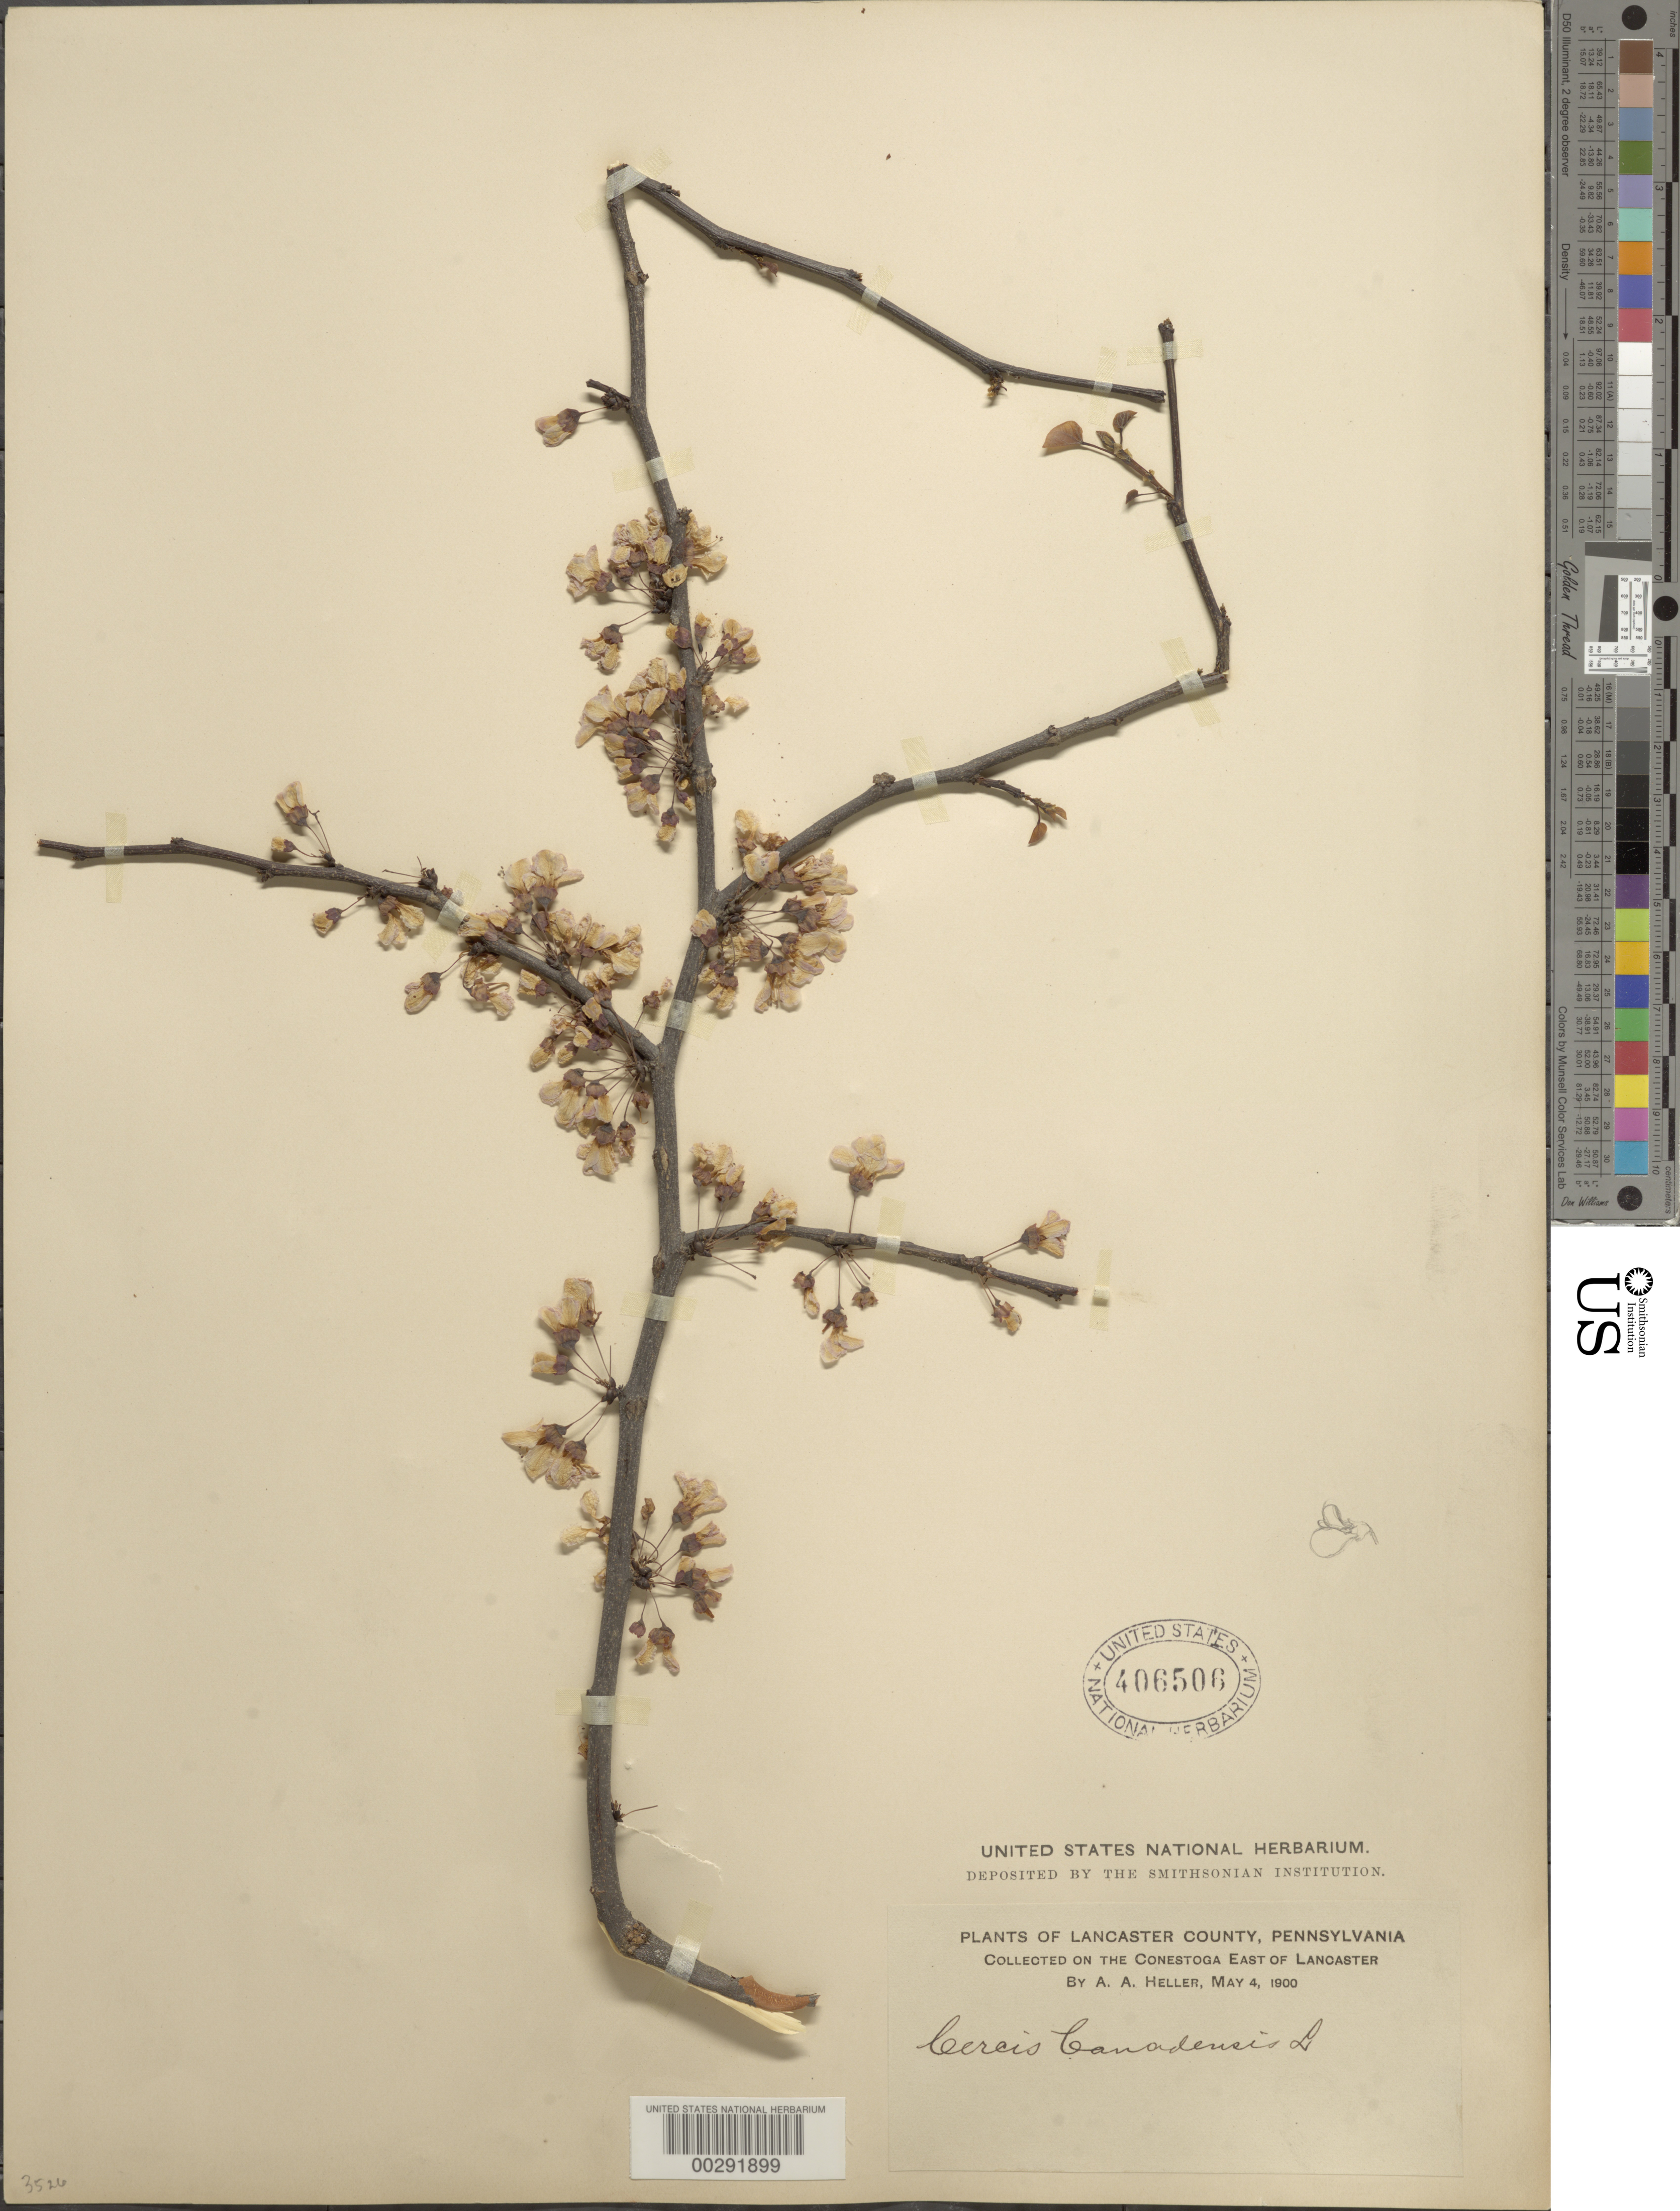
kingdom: Plantae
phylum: Tracheophyta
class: Magnoliopsida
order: Fabales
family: Fabaceae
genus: Cercis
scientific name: Cercis canadensis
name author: L.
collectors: A. A. Heller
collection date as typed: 04 May 1900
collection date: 1900-05-04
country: United States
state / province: Pennsylvania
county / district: Lancaster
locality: On the conestoga e of lancaster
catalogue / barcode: US 406506